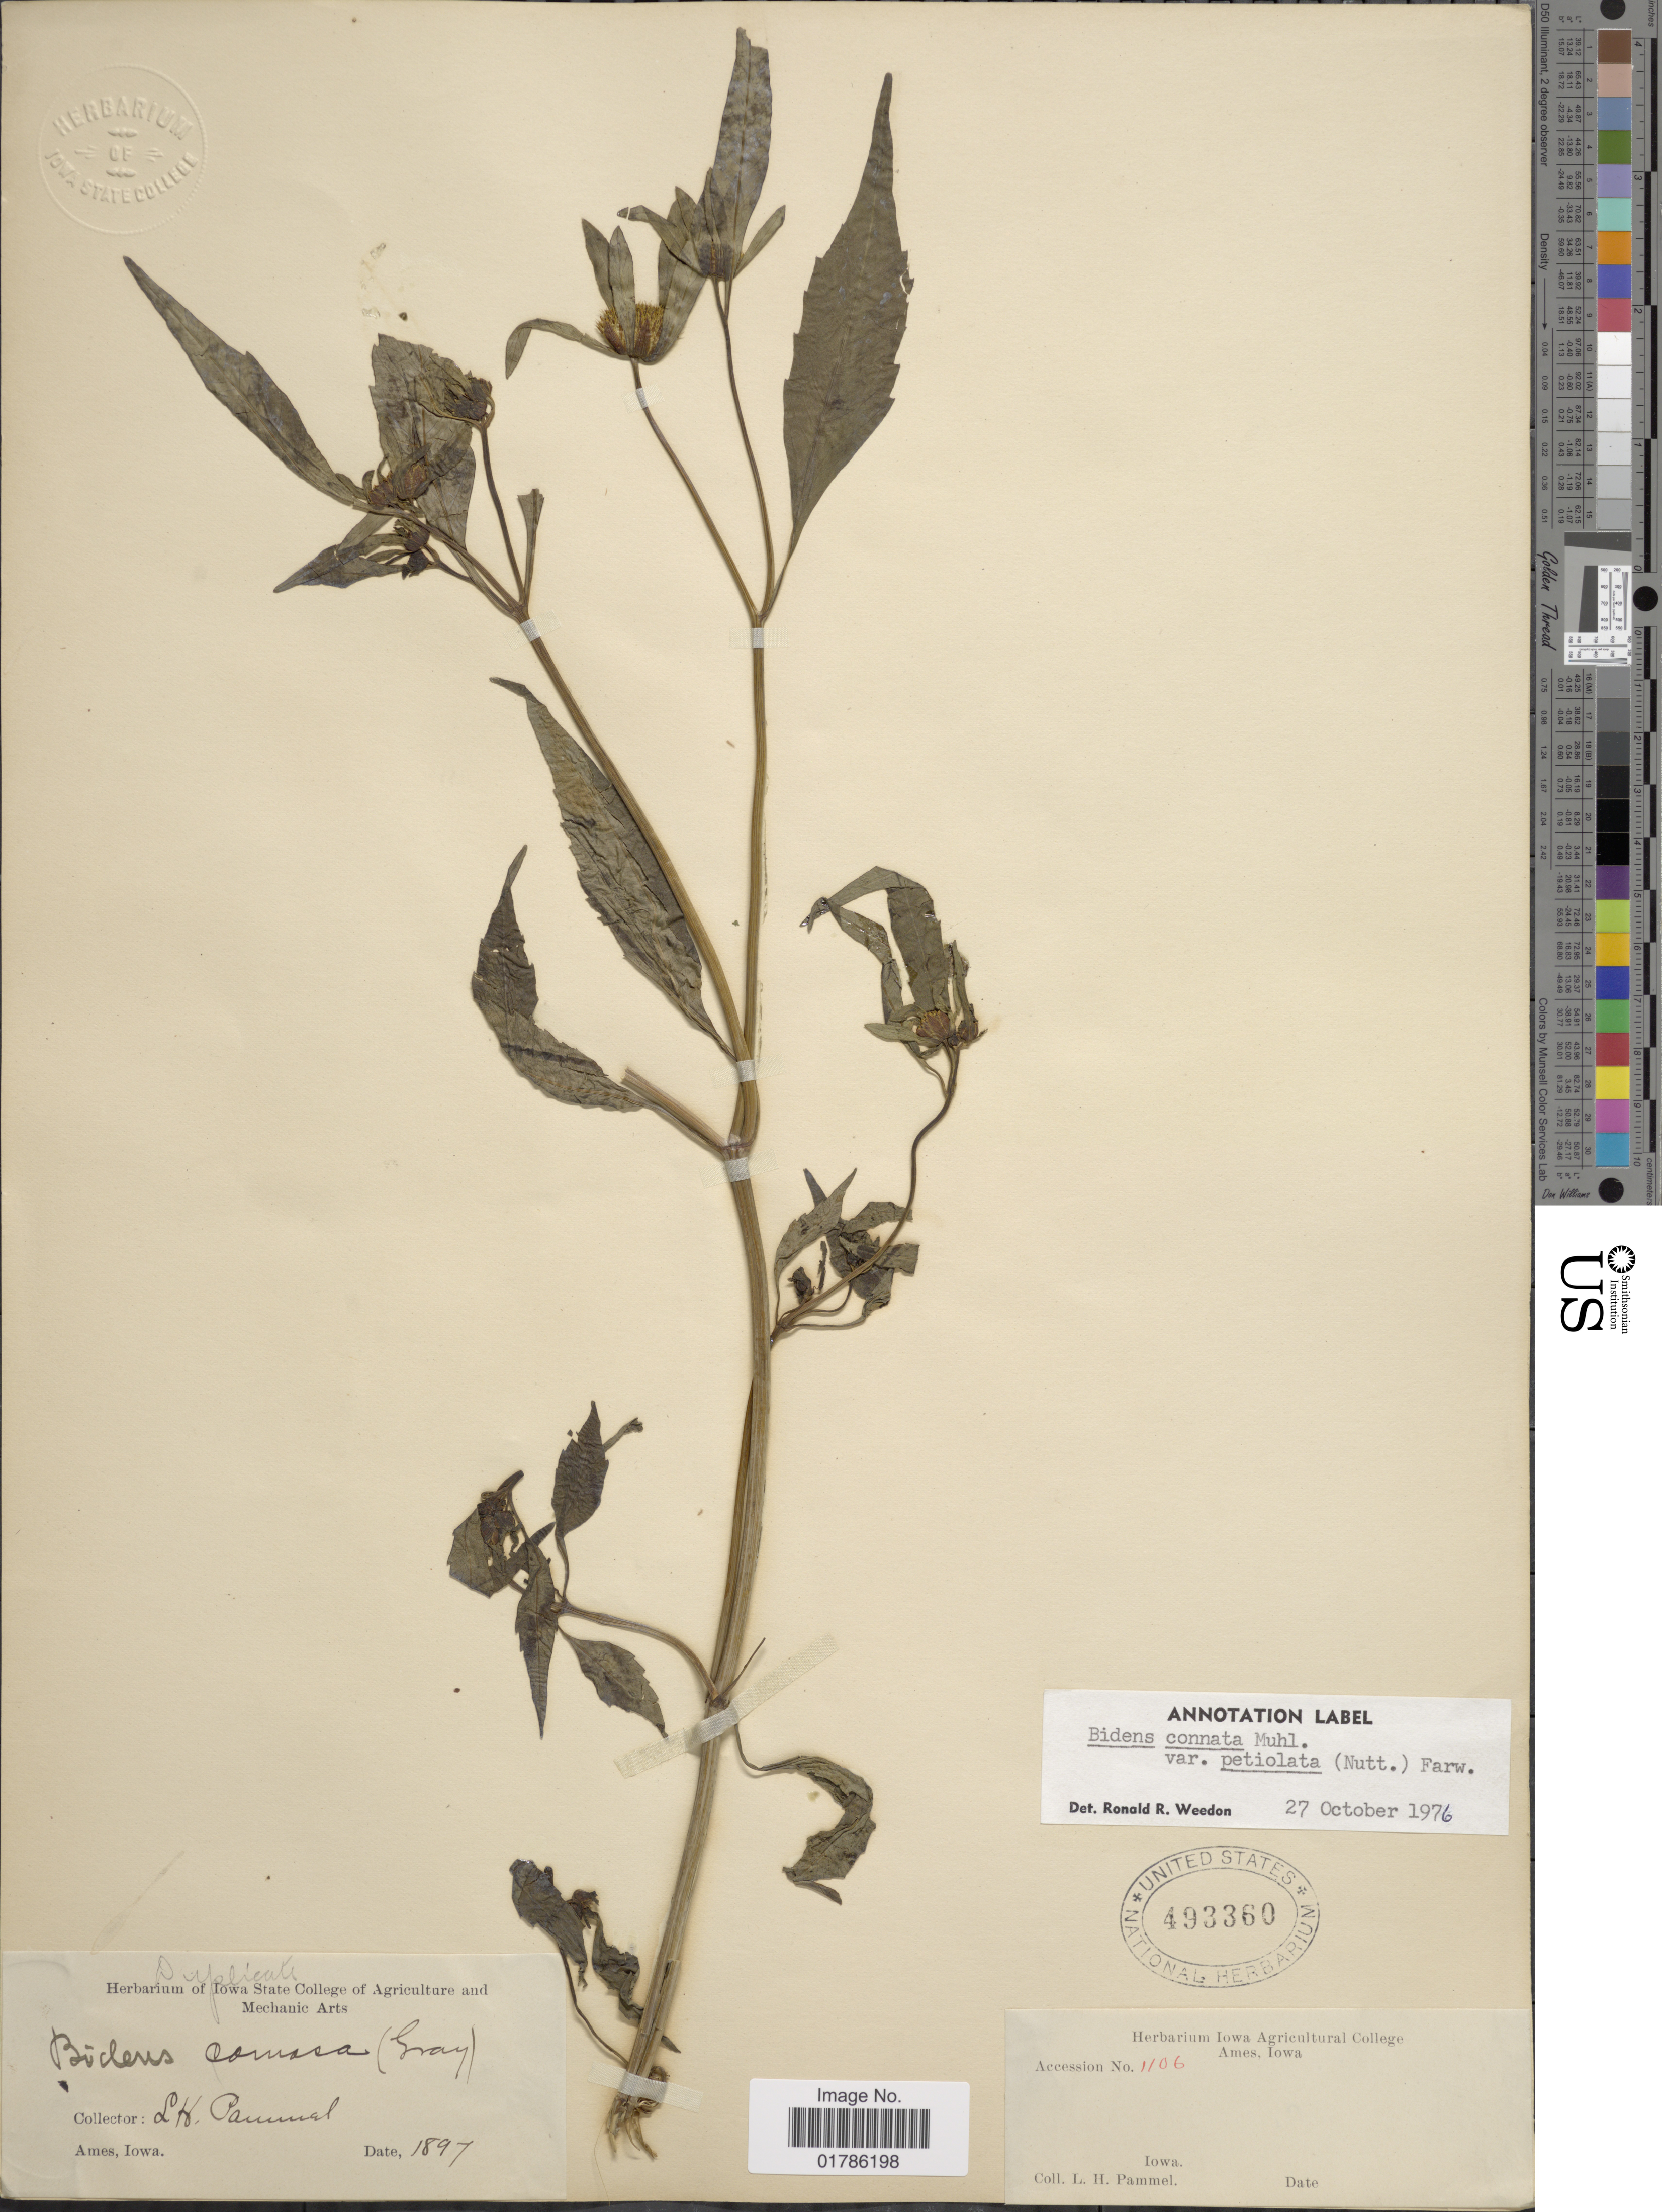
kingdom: Plantae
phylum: Tracheophyta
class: Magnoliopsida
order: Asterales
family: Asteraceae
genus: Bidens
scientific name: Bidens connata var. petiolata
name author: (Nutt.) Farw.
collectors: L. Pammel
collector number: Accesion1106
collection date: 1897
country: United States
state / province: Iowa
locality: Ames, Iowa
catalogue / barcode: US 493360